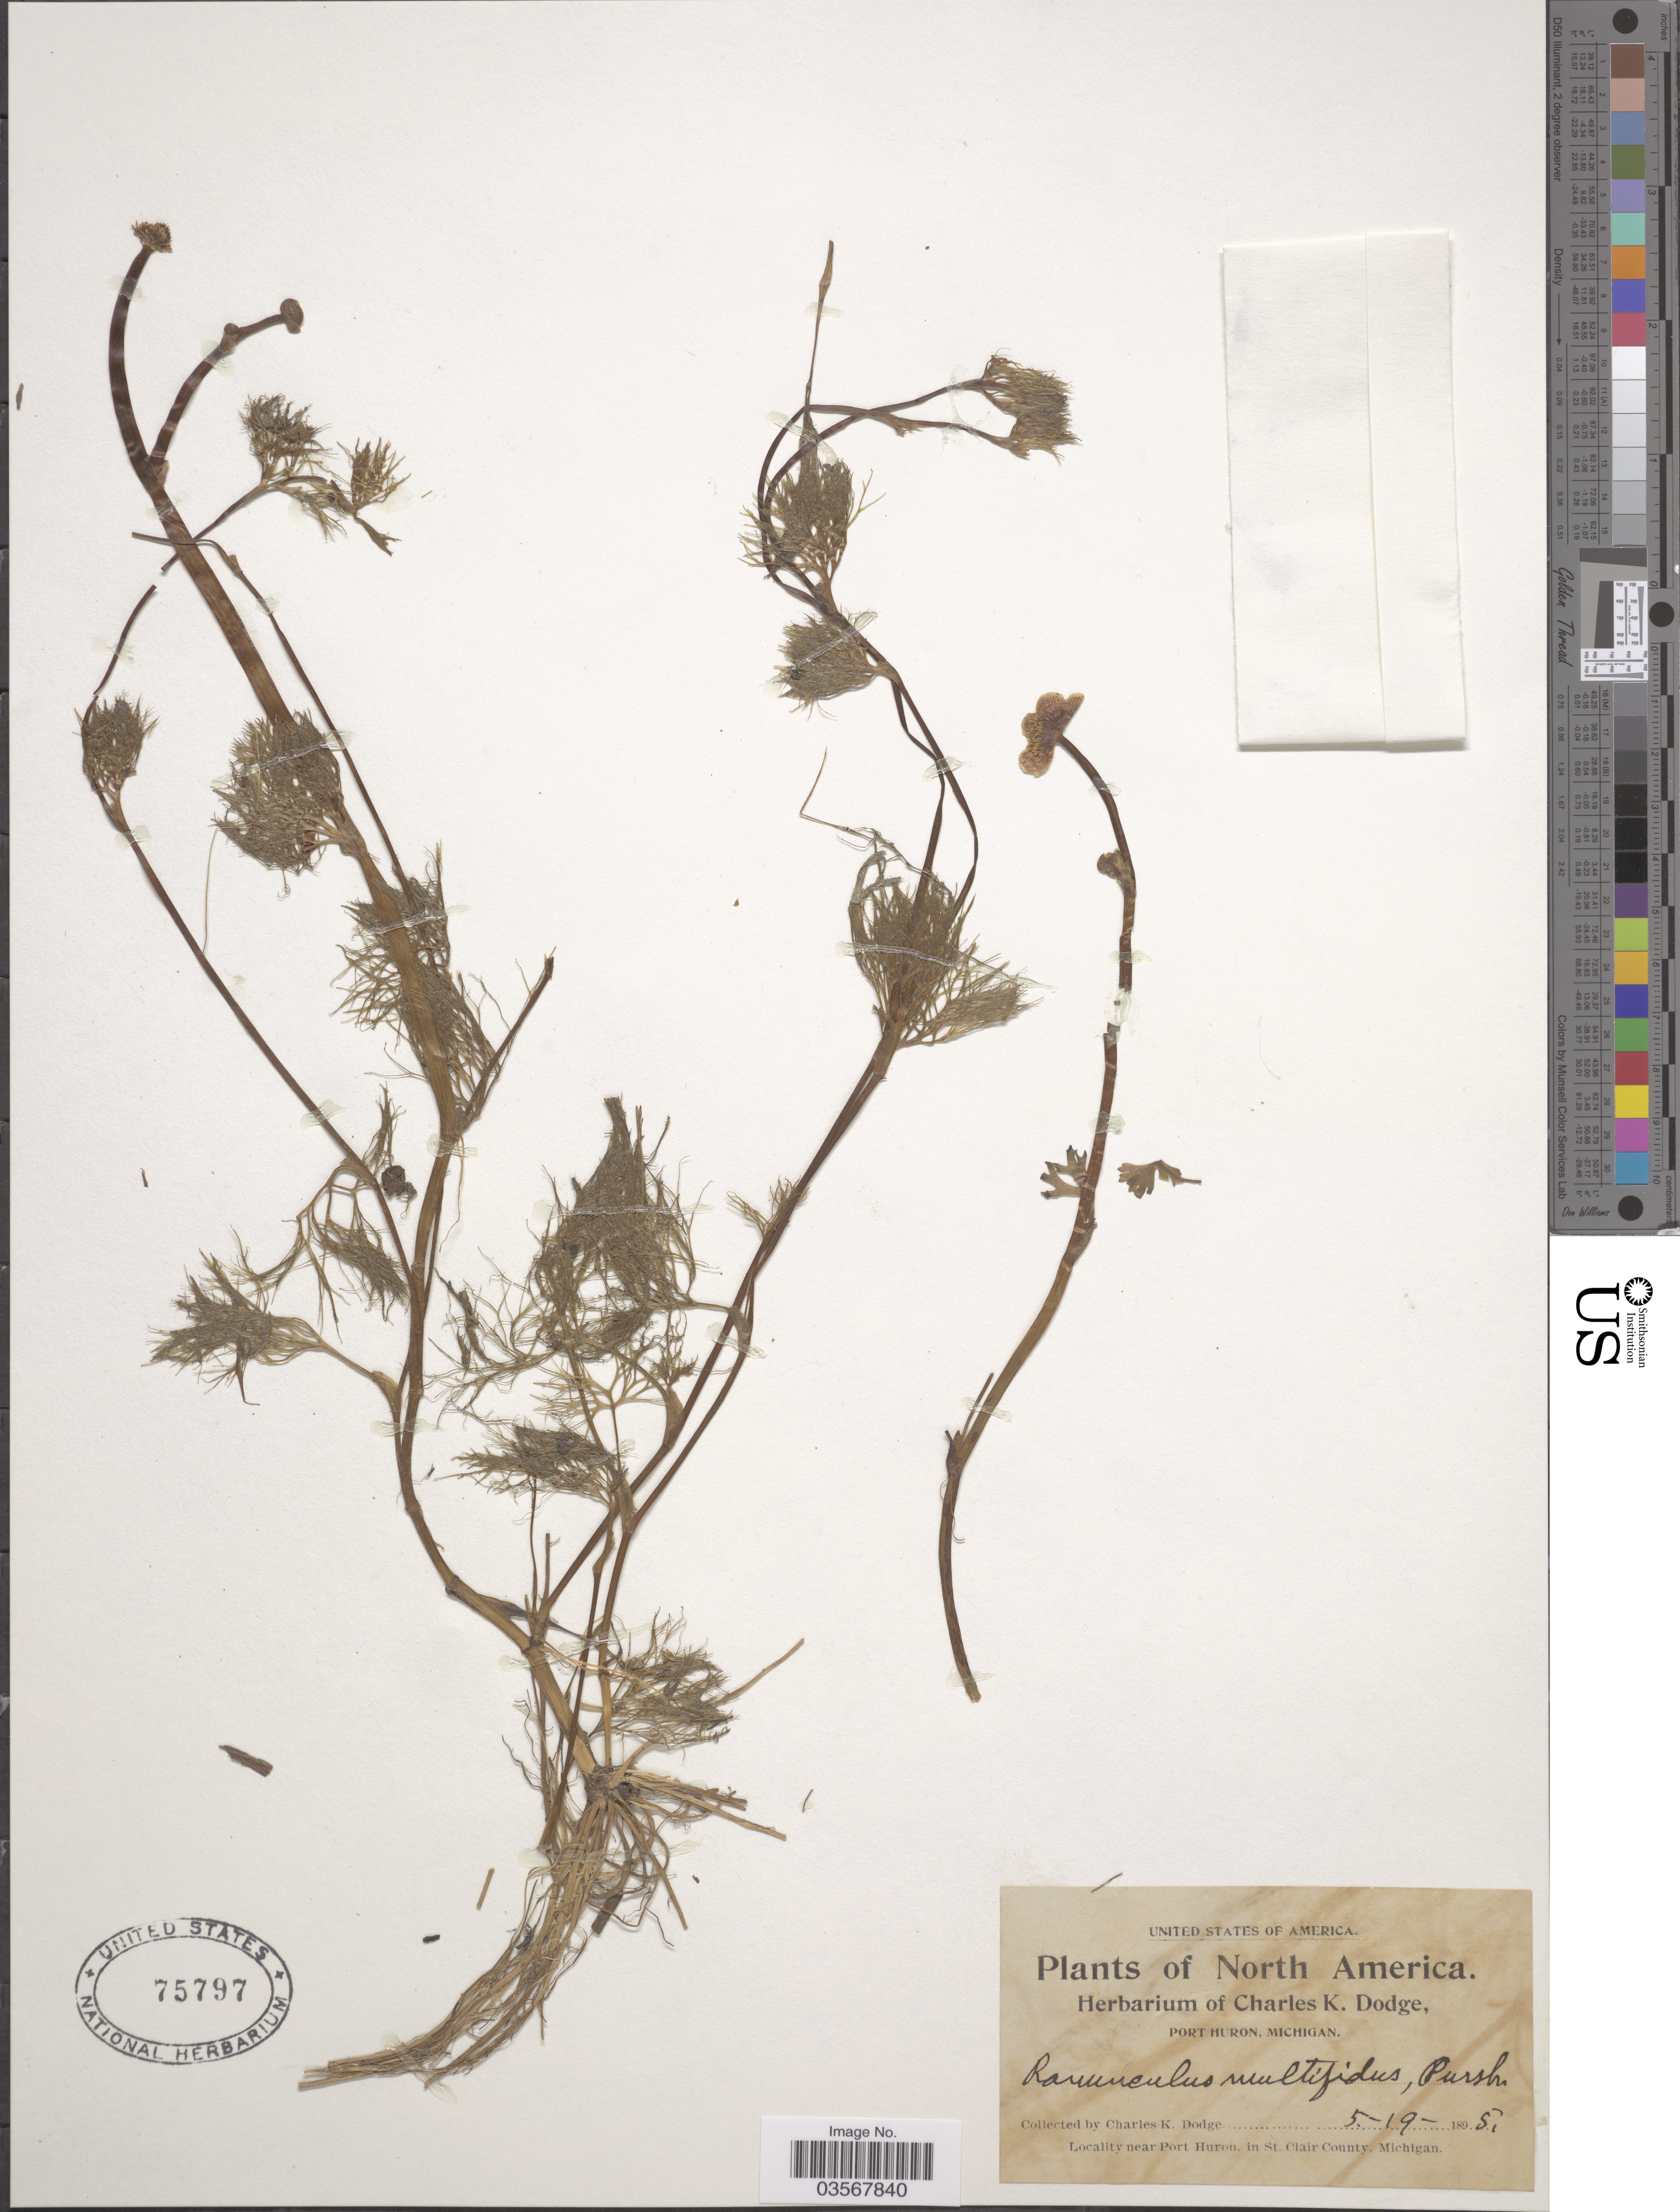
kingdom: Plantae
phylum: Tracheophyta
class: Magnoliopsida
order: Ranunculales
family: Ranunculaceae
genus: Ranunculus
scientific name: Ranunculus multifidus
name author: Forssk.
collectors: C. K. Dodge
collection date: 1895-05-19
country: United States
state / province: Michigan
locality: Near Port Huron, in St. Clair County.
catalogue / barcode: US 75797